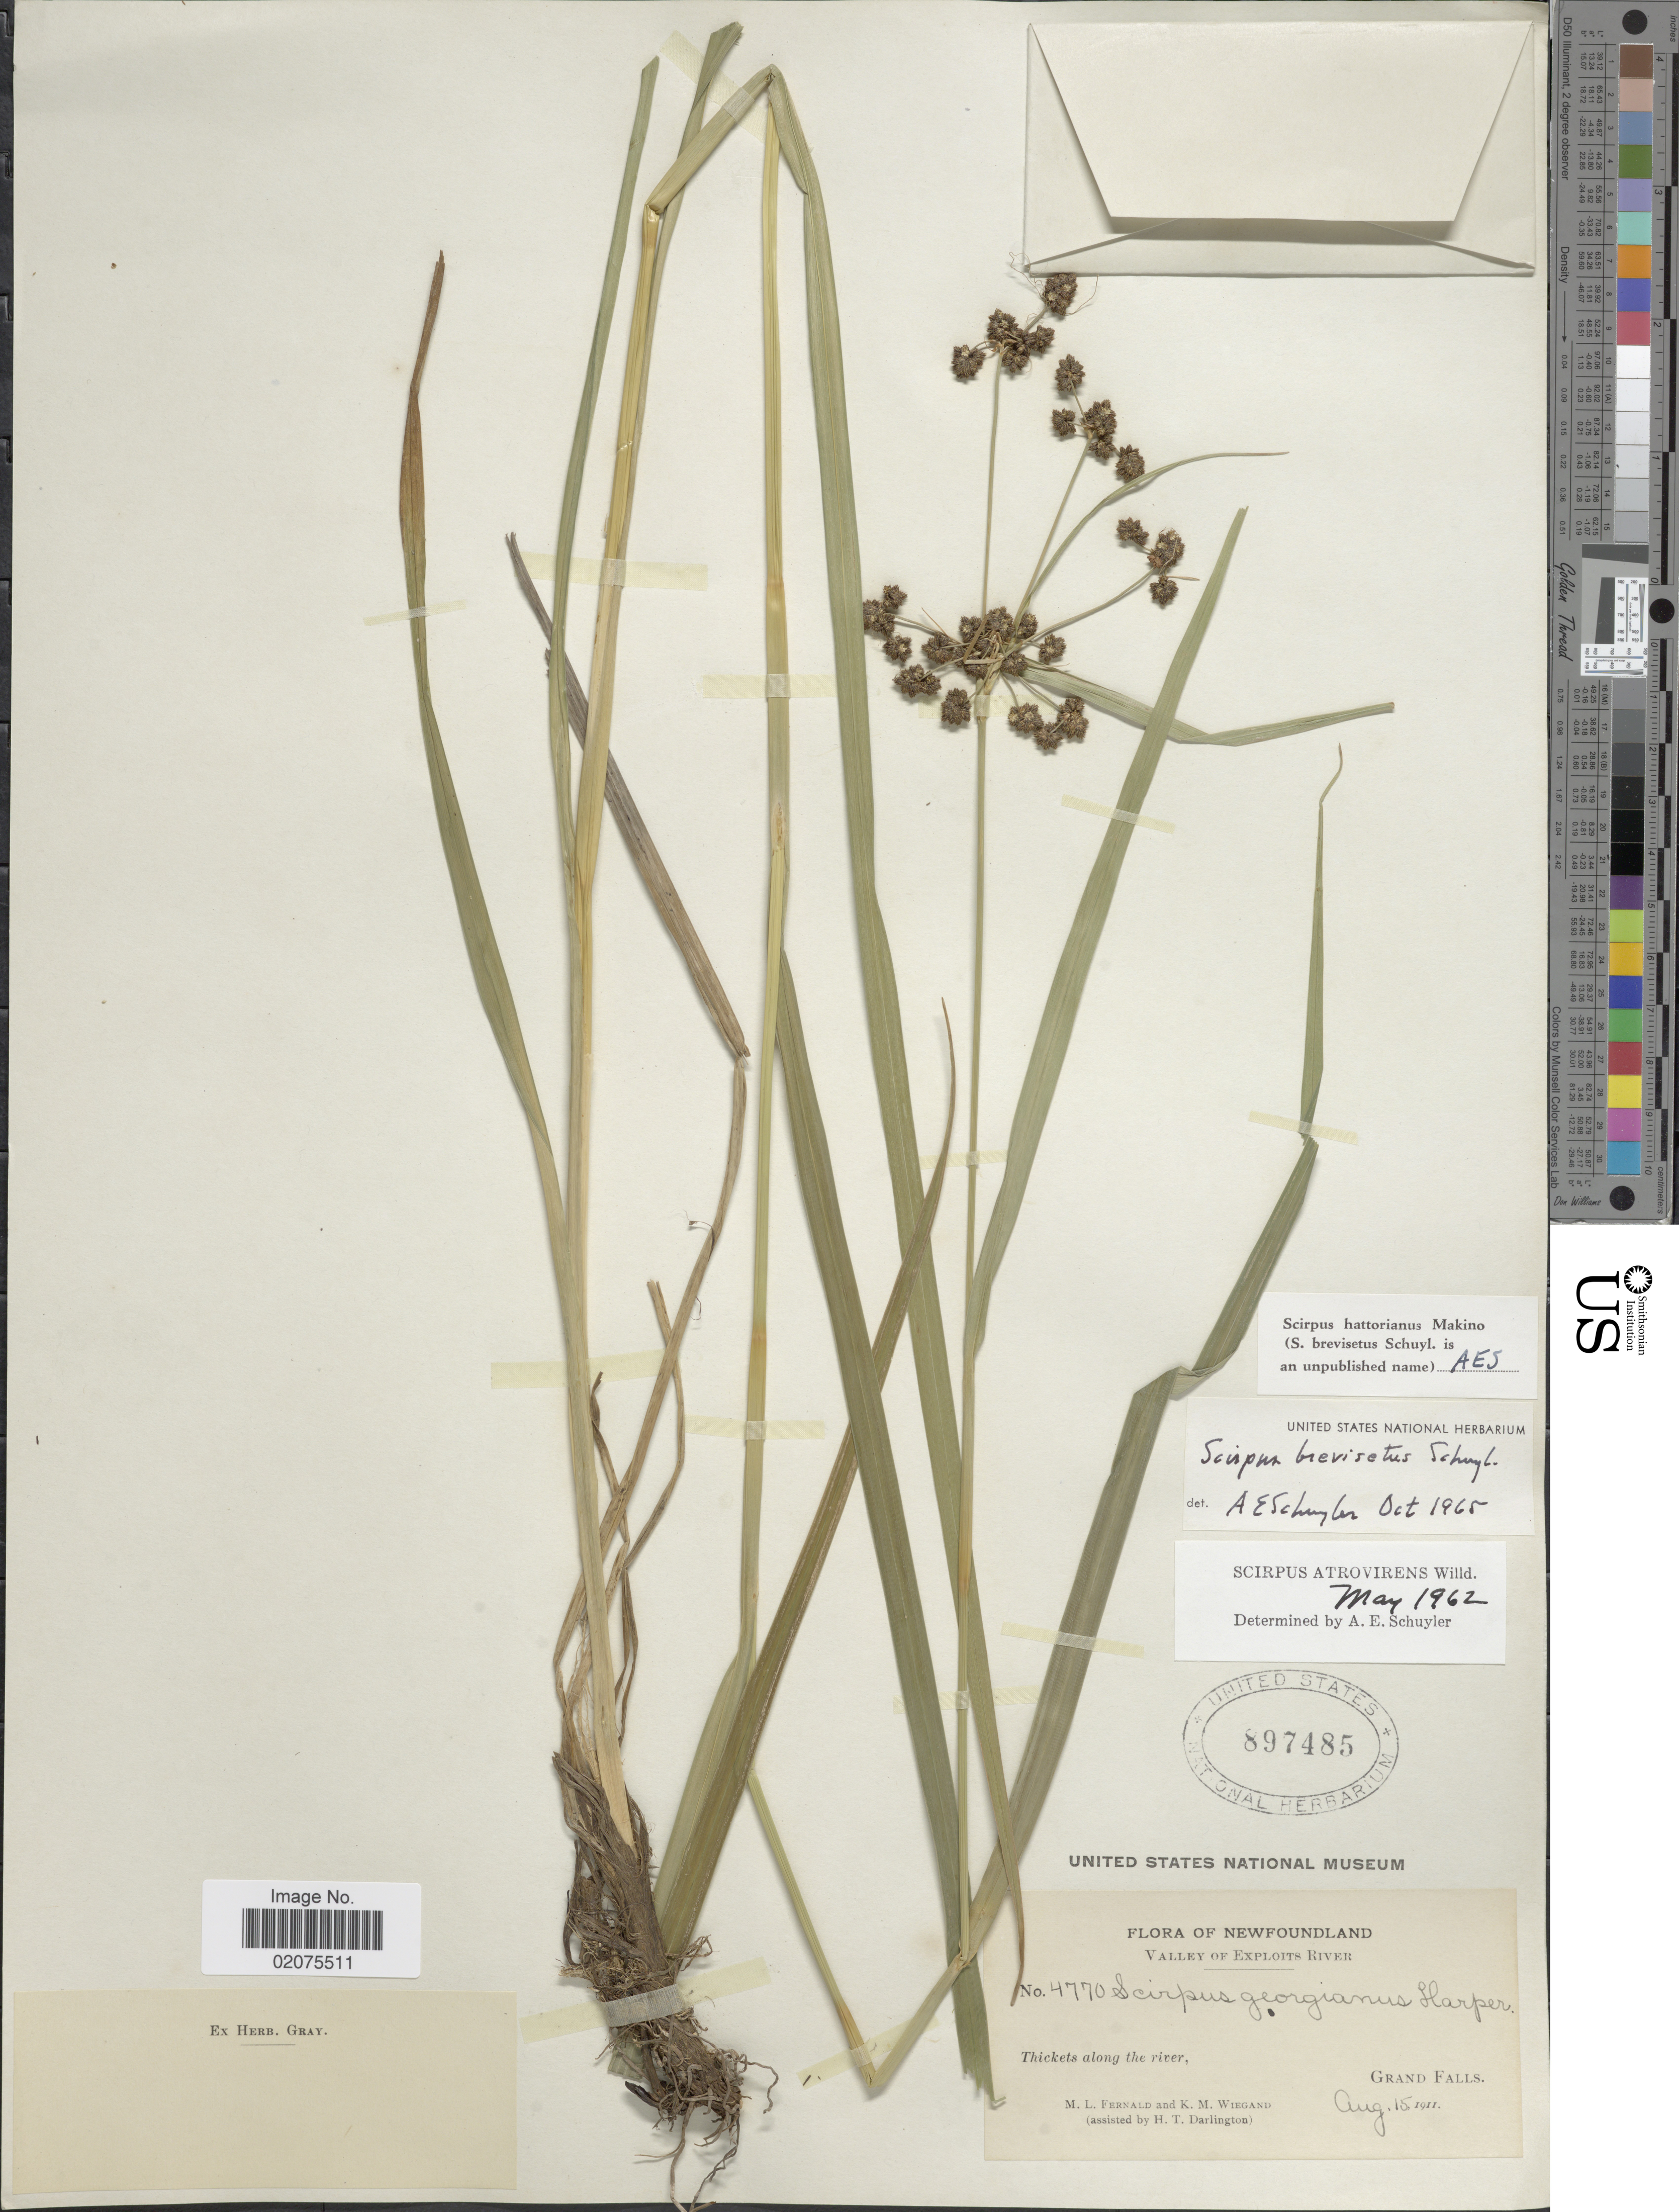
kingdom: Plantae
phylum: Tracheophyta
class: Liliopsida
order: Poales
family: Cyperaceae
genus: Scirpus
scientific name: Scirpus hattorianus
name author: Makino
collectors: M. L. Fernald, K. M. Wiegand & H. Darlington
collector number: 4770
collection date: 1911-08-15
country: Canada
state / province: Newfoundland and Labrador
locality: Valley of Exploits River. Thickets along the river, Grand Falls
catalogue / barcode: US 897485